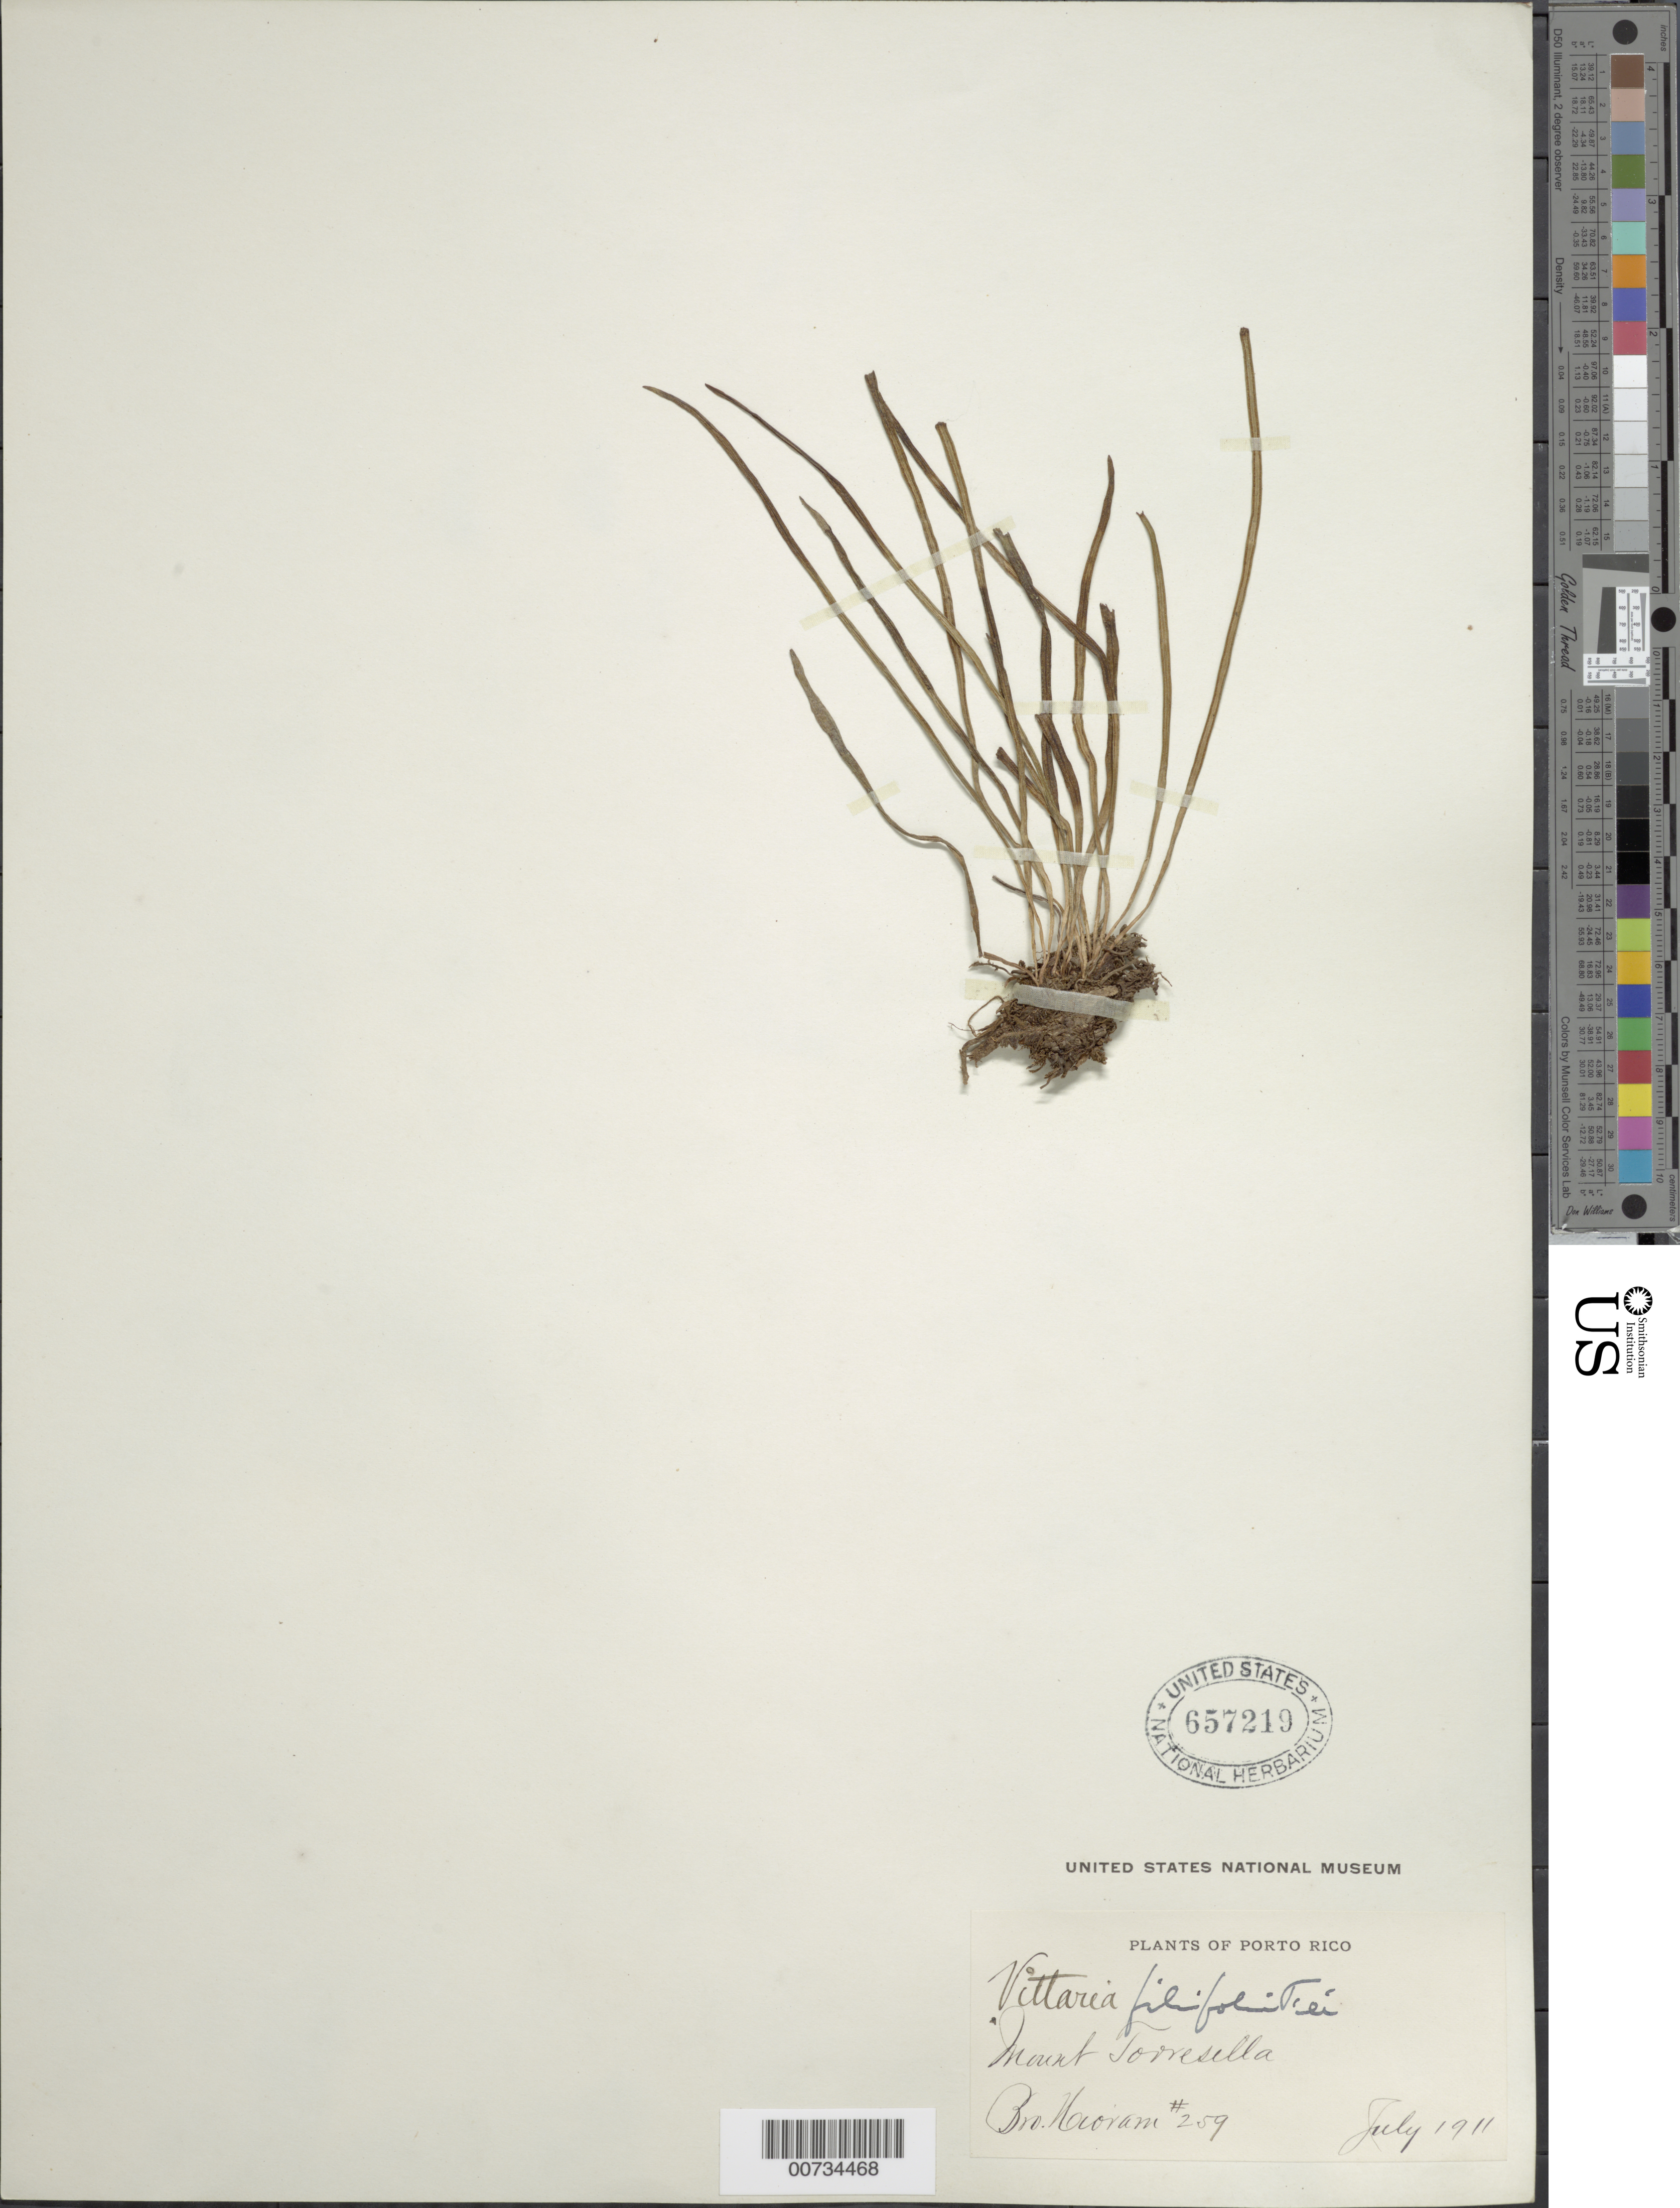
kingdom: Plantae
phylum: Tracheophyta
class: Polypodiopsida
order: Polypodiales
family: Pteridaceae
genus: Vittaria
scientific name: Vittaria lineata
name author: (L.) Sm.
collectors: Bro. Hioram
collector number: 259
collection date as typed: Jul 1911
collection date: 1911-07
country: Puerto Rico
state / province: Barranquitas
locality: Mount Torresilla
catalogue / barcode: US 657219